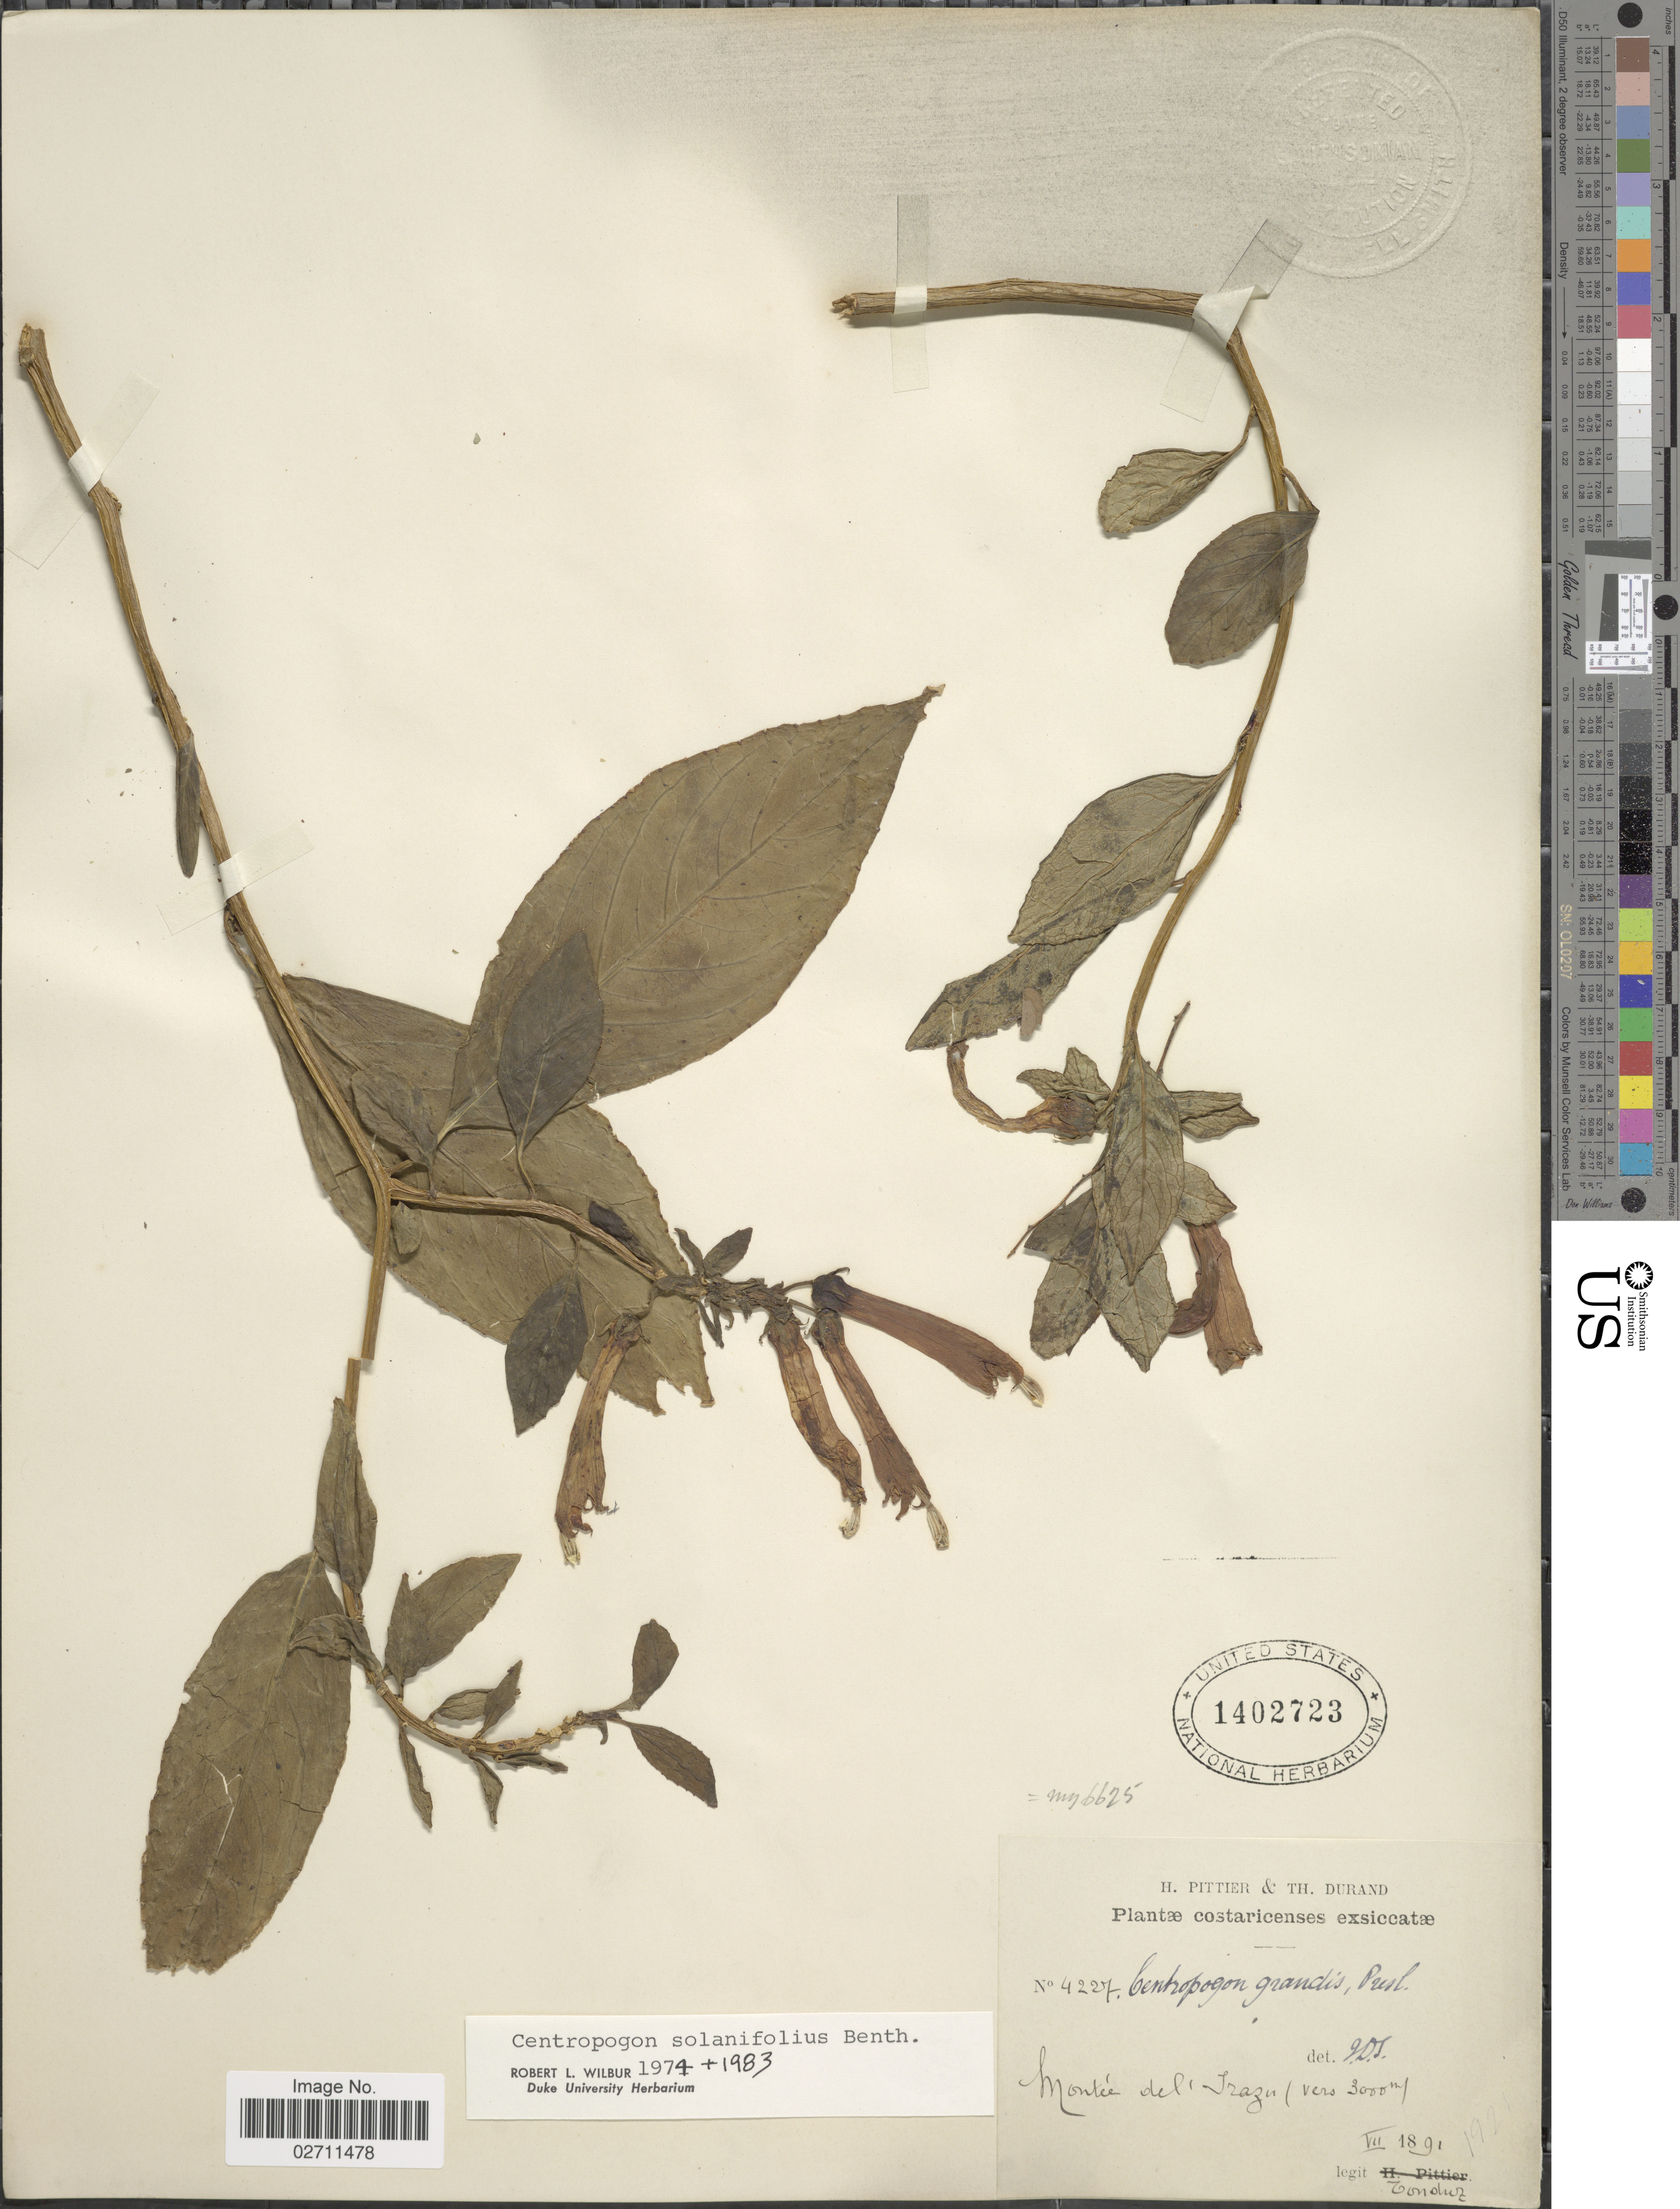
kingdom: Plantae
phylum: Tracheophyta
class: Magnoliopsida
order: Asterales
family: Campanulaceae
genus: Centropogon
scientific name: Centropogon solanifolius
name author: Benth.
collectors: A. Tonduz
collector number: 4227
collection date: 1891-07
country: Costa Rica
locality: Montee de l' Irazu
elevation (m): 3000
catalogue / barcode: US 1402723